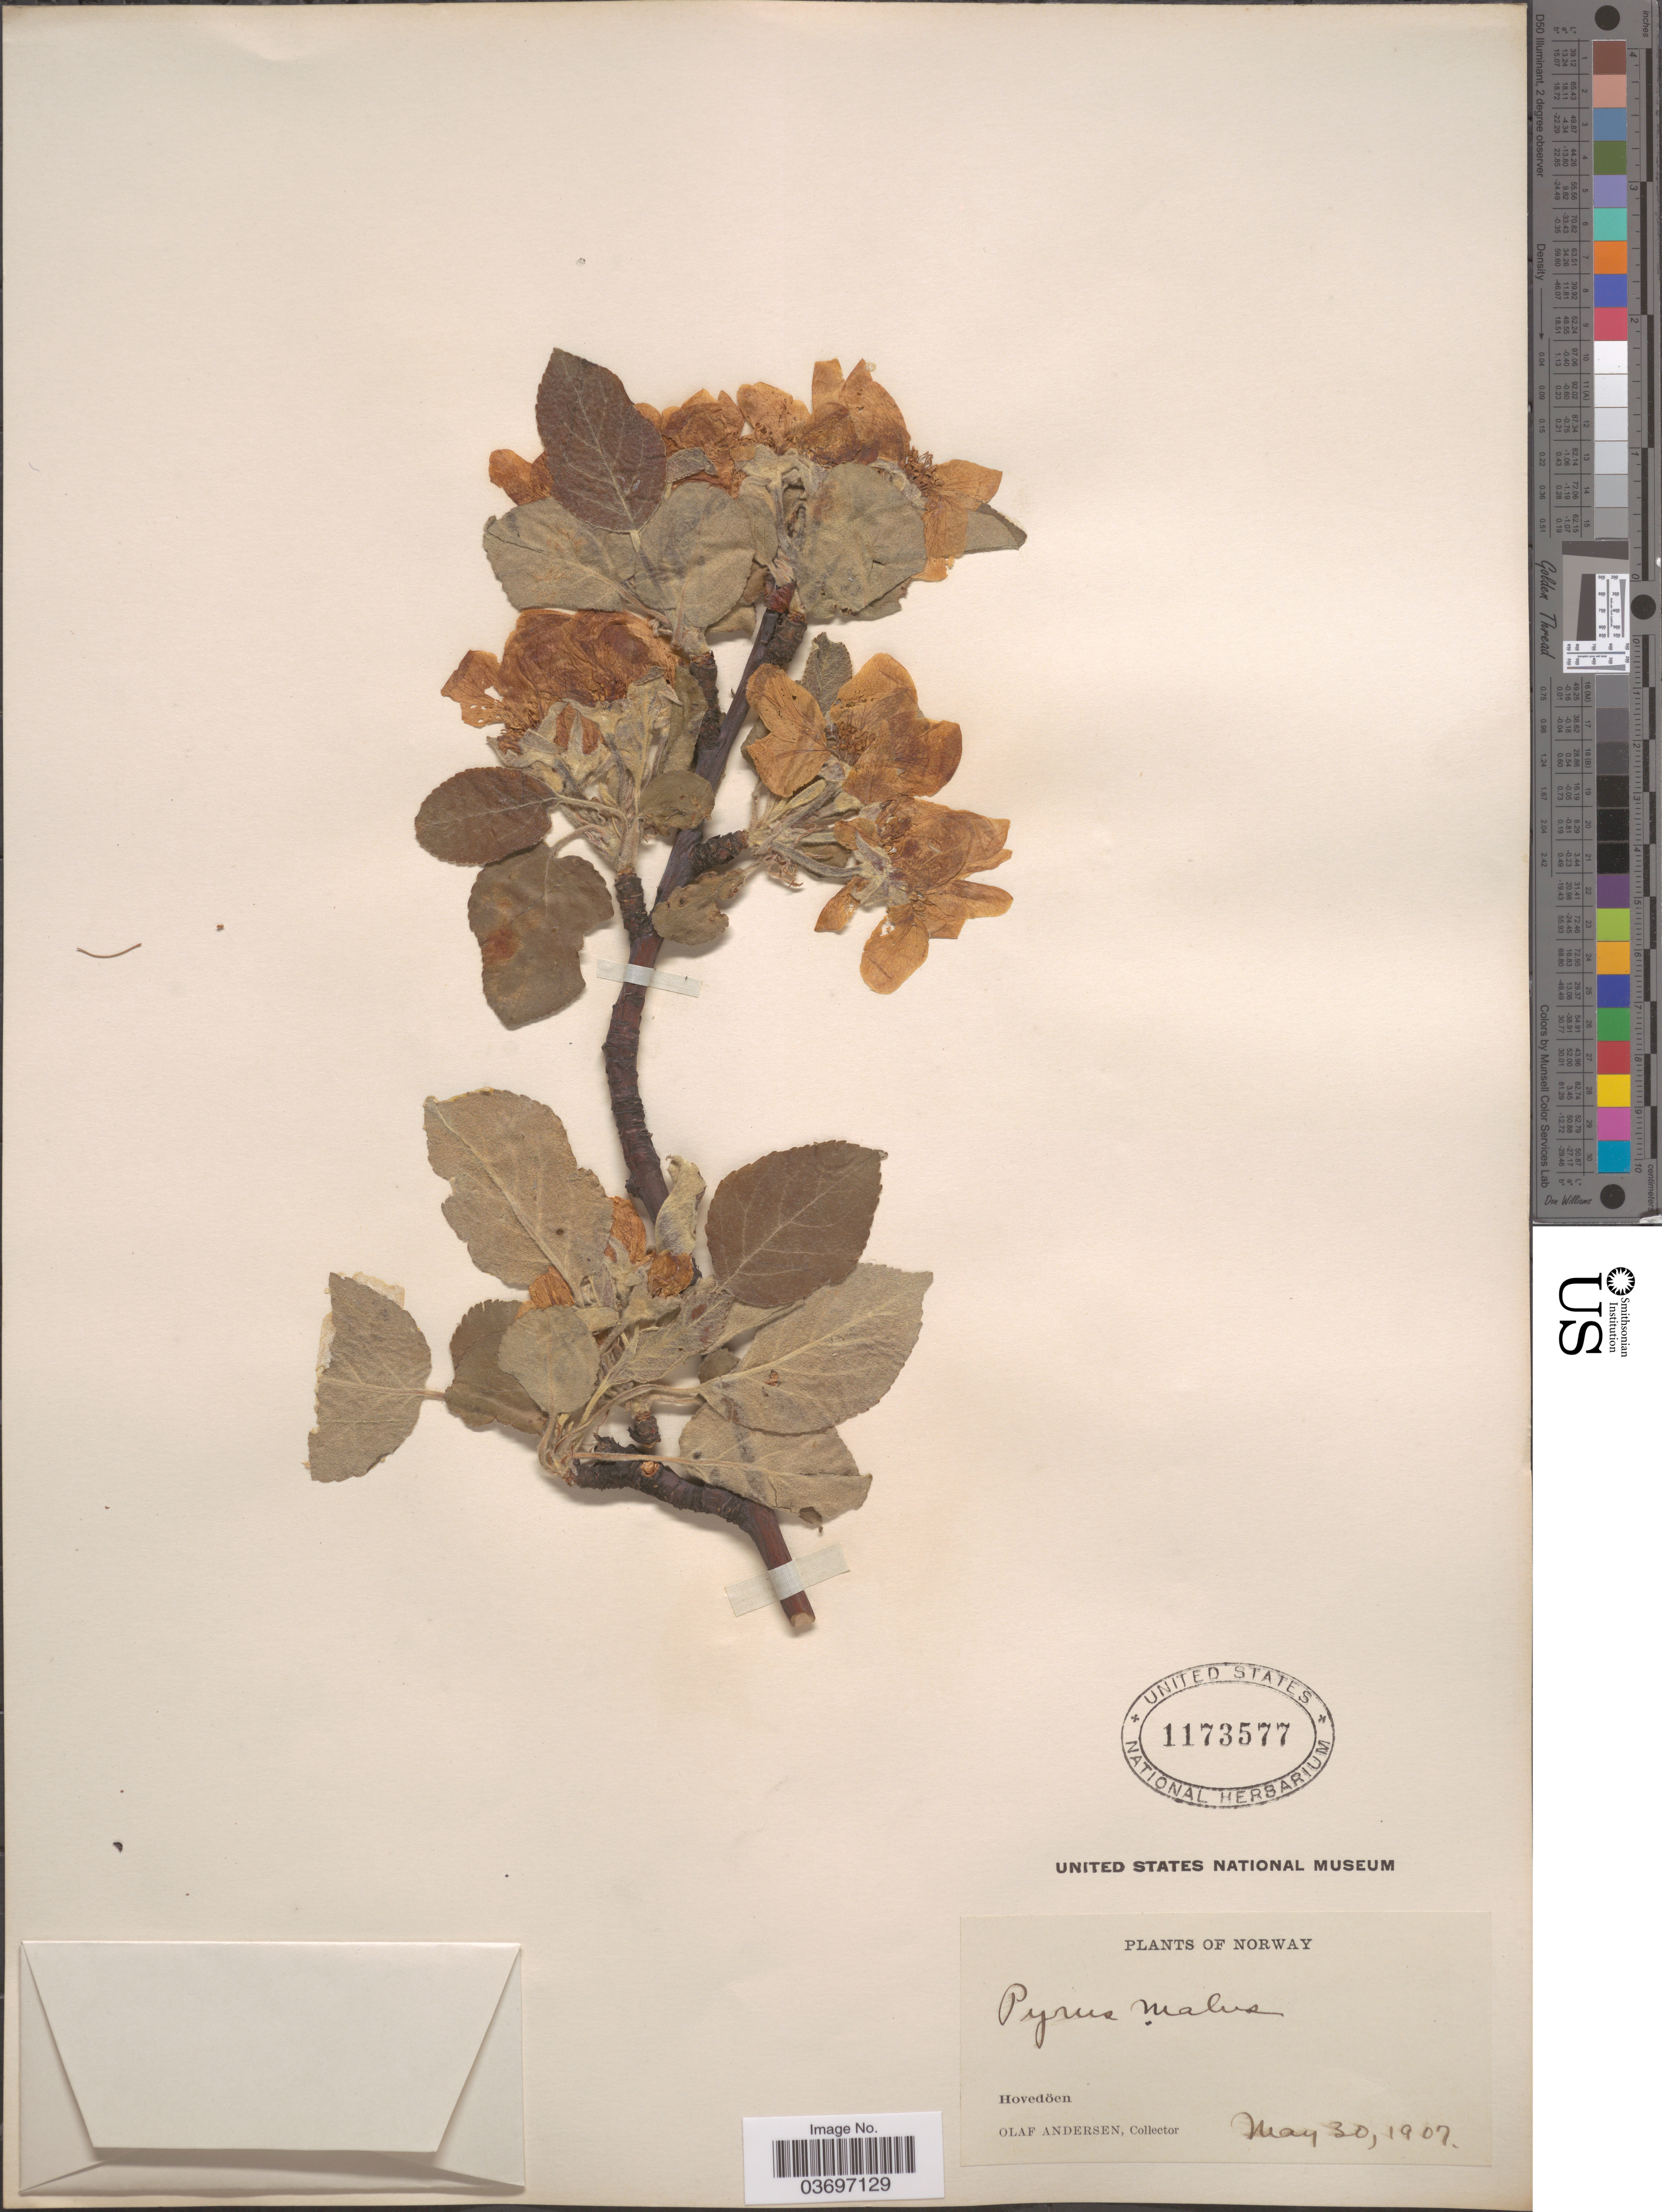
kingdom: Plantae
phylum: Tracheophyta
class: Magnoliopsida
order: Rosales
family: Rosaceae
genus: Malus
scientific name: Malus pumila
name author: Mill.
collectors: O. Andersen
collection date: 1907-05-30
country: Norway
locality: Hovedöen.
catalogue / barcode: US 1173577